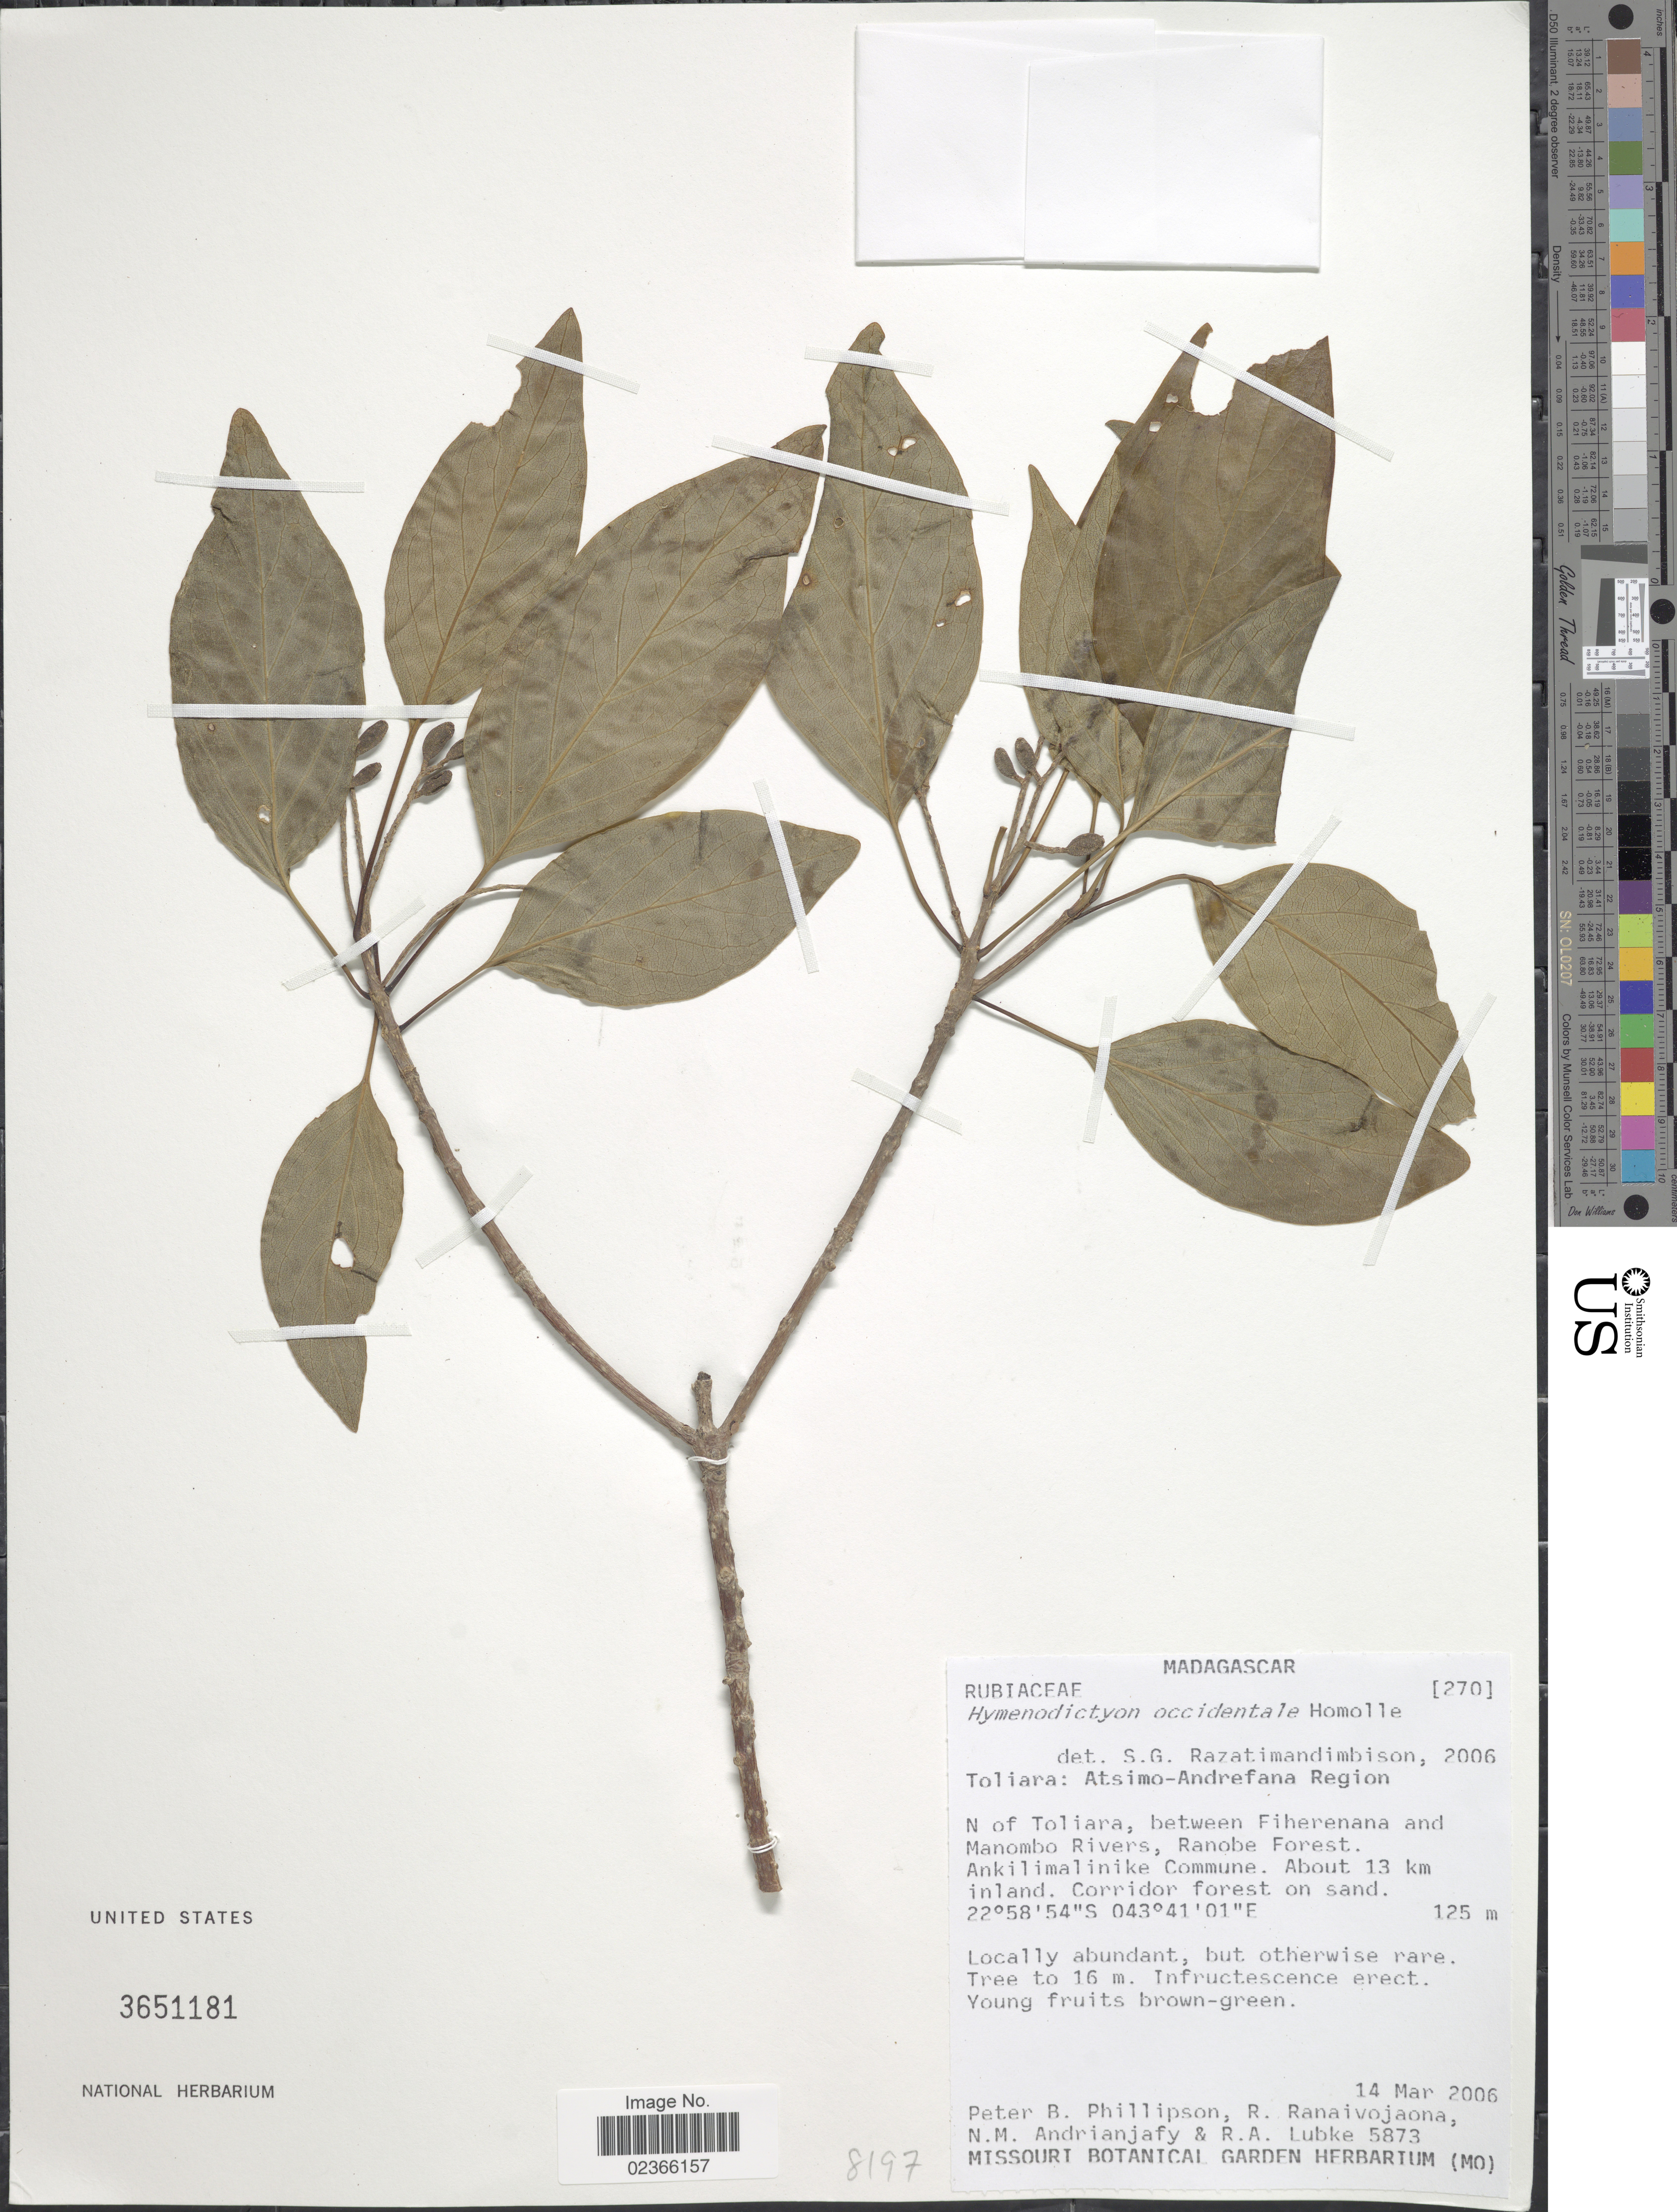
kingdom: Plantae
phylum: Tracheophyta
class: Magnoliopsida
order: Gentianales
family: Rubiaceae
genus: Hymenodictyon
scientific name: Hymenodictyon occidentale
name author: Homolle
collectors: P. B. Phillipson, R. Ranaivojaona, N. M. Andrianjafy & R. Lubke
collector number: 5873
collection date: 2006-03-14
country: Madagascar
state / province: Atsimo-Andrefana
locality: Toliara: Atsimo-Andrefana Region. N. of Toliara, between Fiherenana and Manombo Rivers, Ranobe Forest.Ankilimalinike Commune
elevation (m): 125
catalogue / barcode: US 3651181